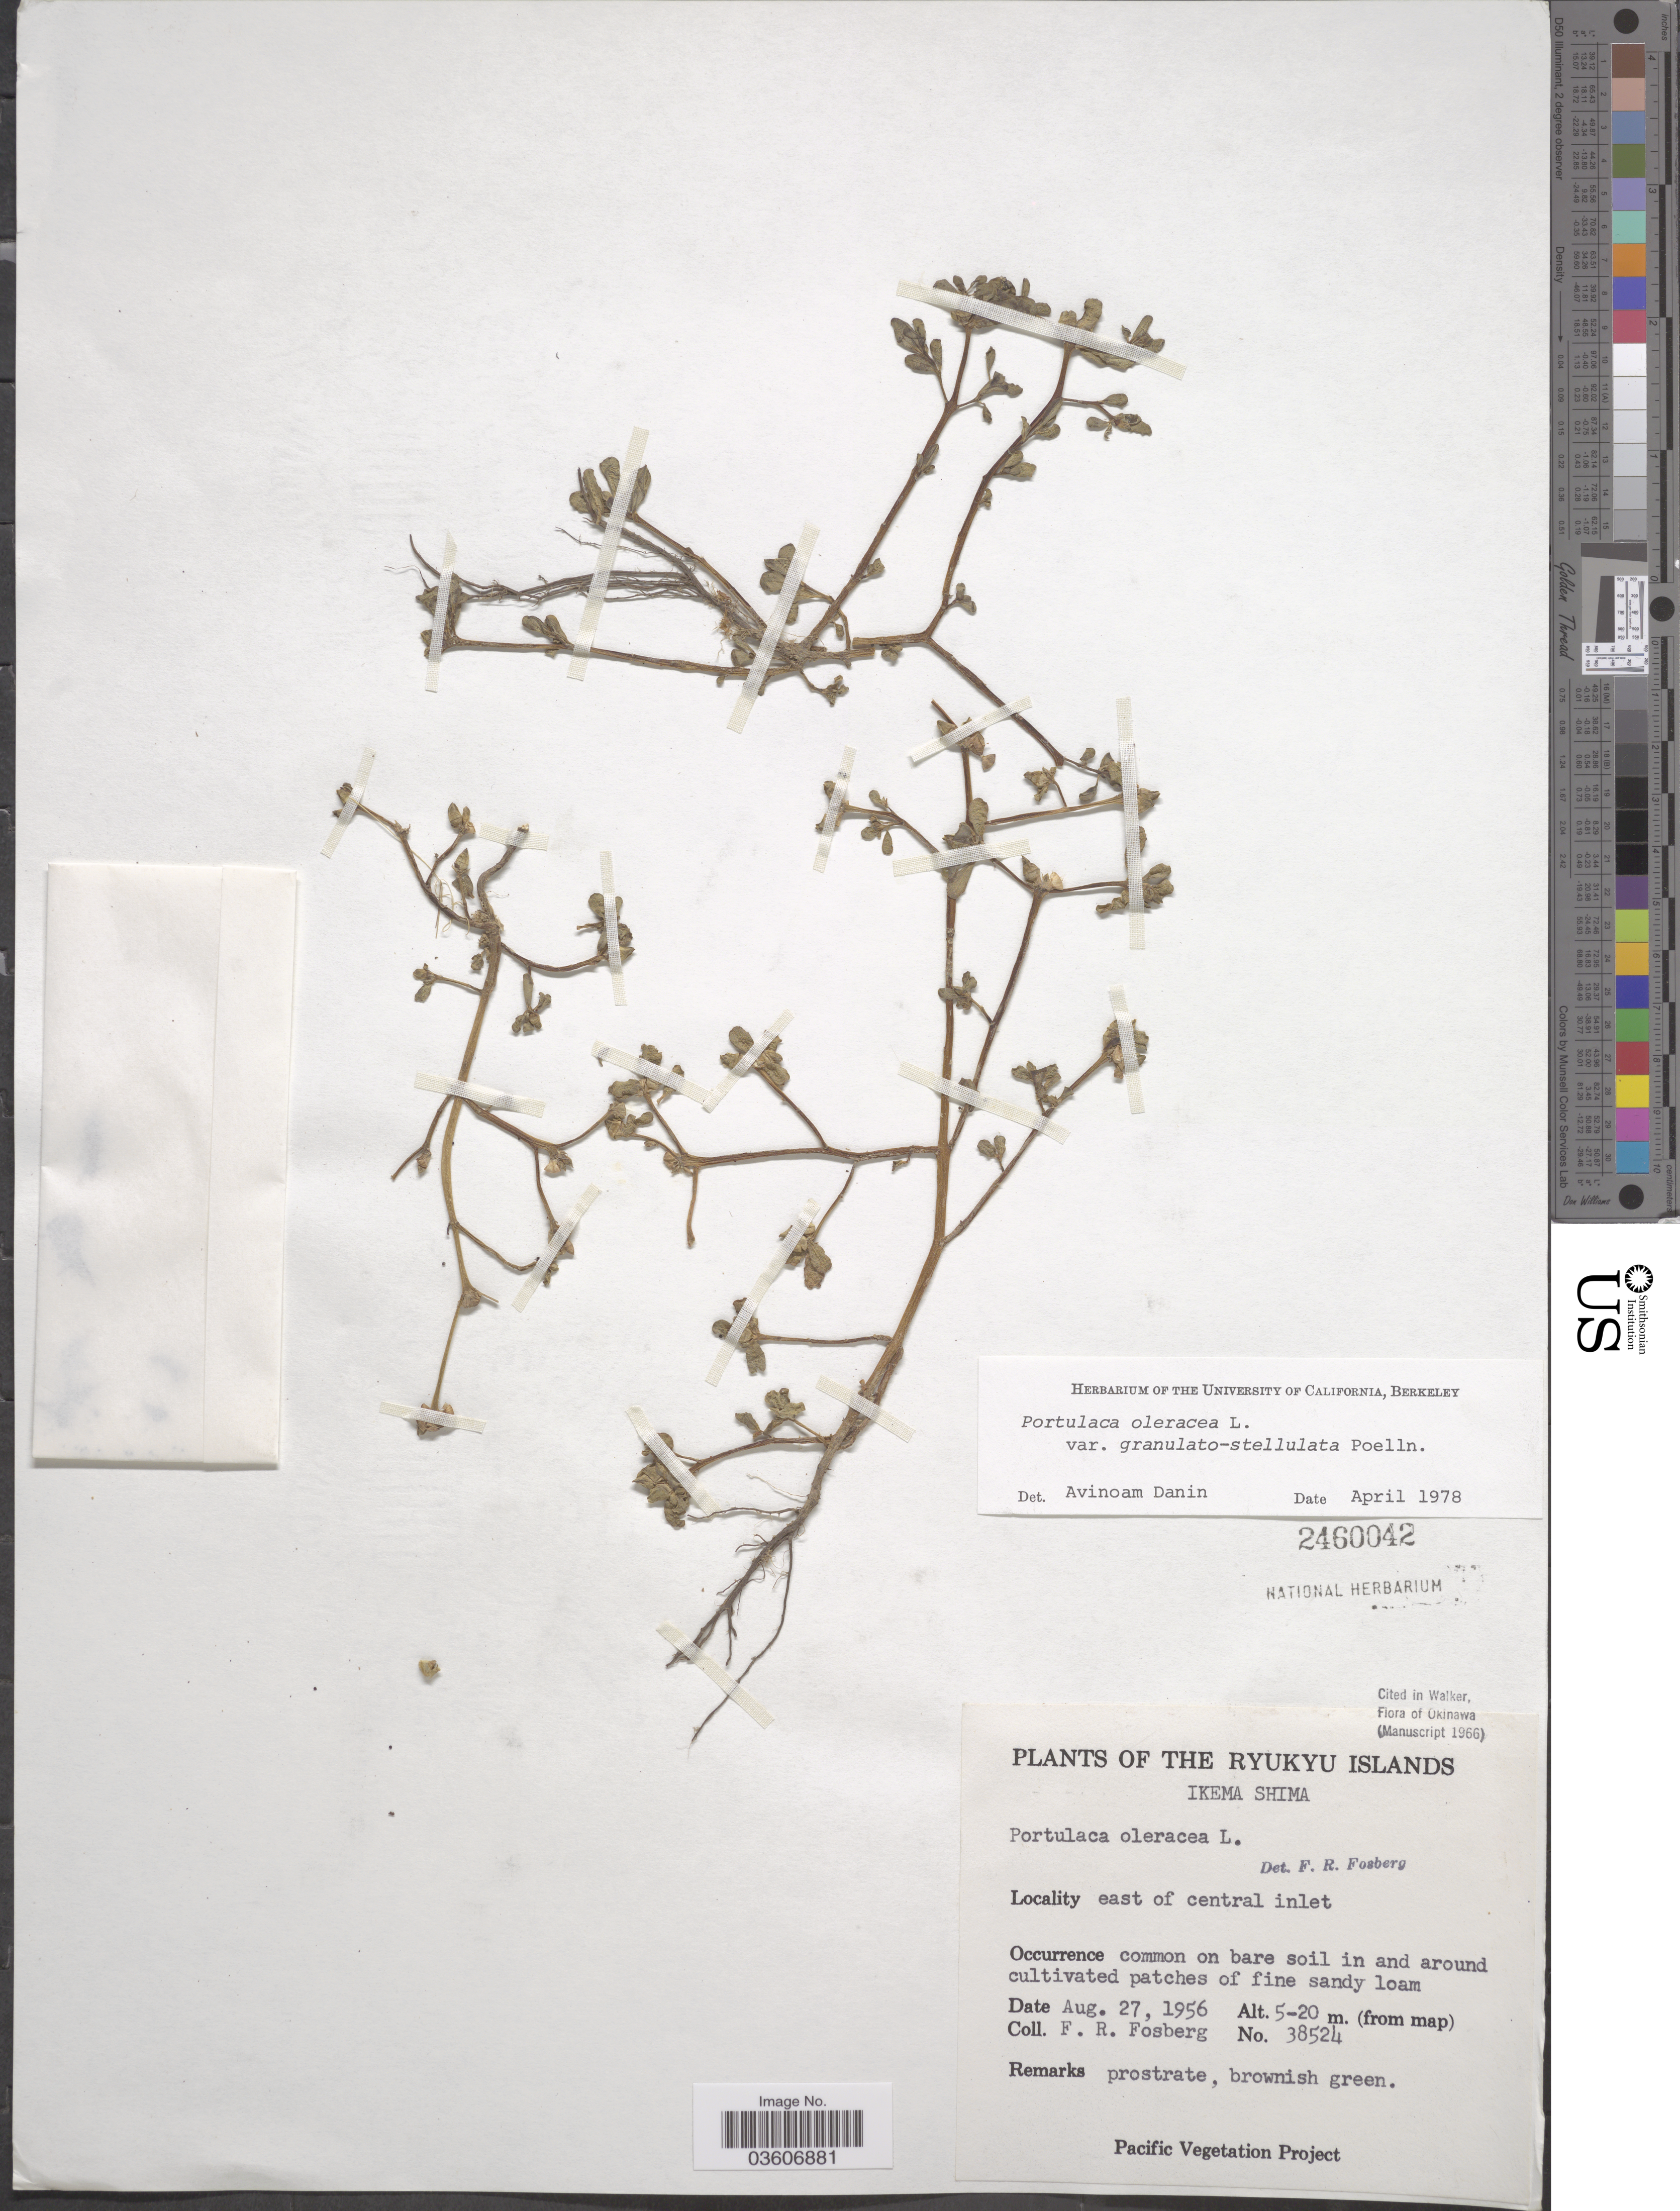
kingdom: Plantae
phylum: Tracheophyta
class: Magnoliopsida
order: Caryophyllales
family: Portulacaceae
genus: Portulaca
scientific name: Portulaca oleracea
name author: L.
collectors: F. R. Fosberg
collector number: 38524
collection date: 1956-08-27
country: Japan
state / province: Okinawa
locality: The Ryukyu Islands, Ikema Shima. East of central inlet.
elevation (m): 5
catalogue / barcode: US 2460042